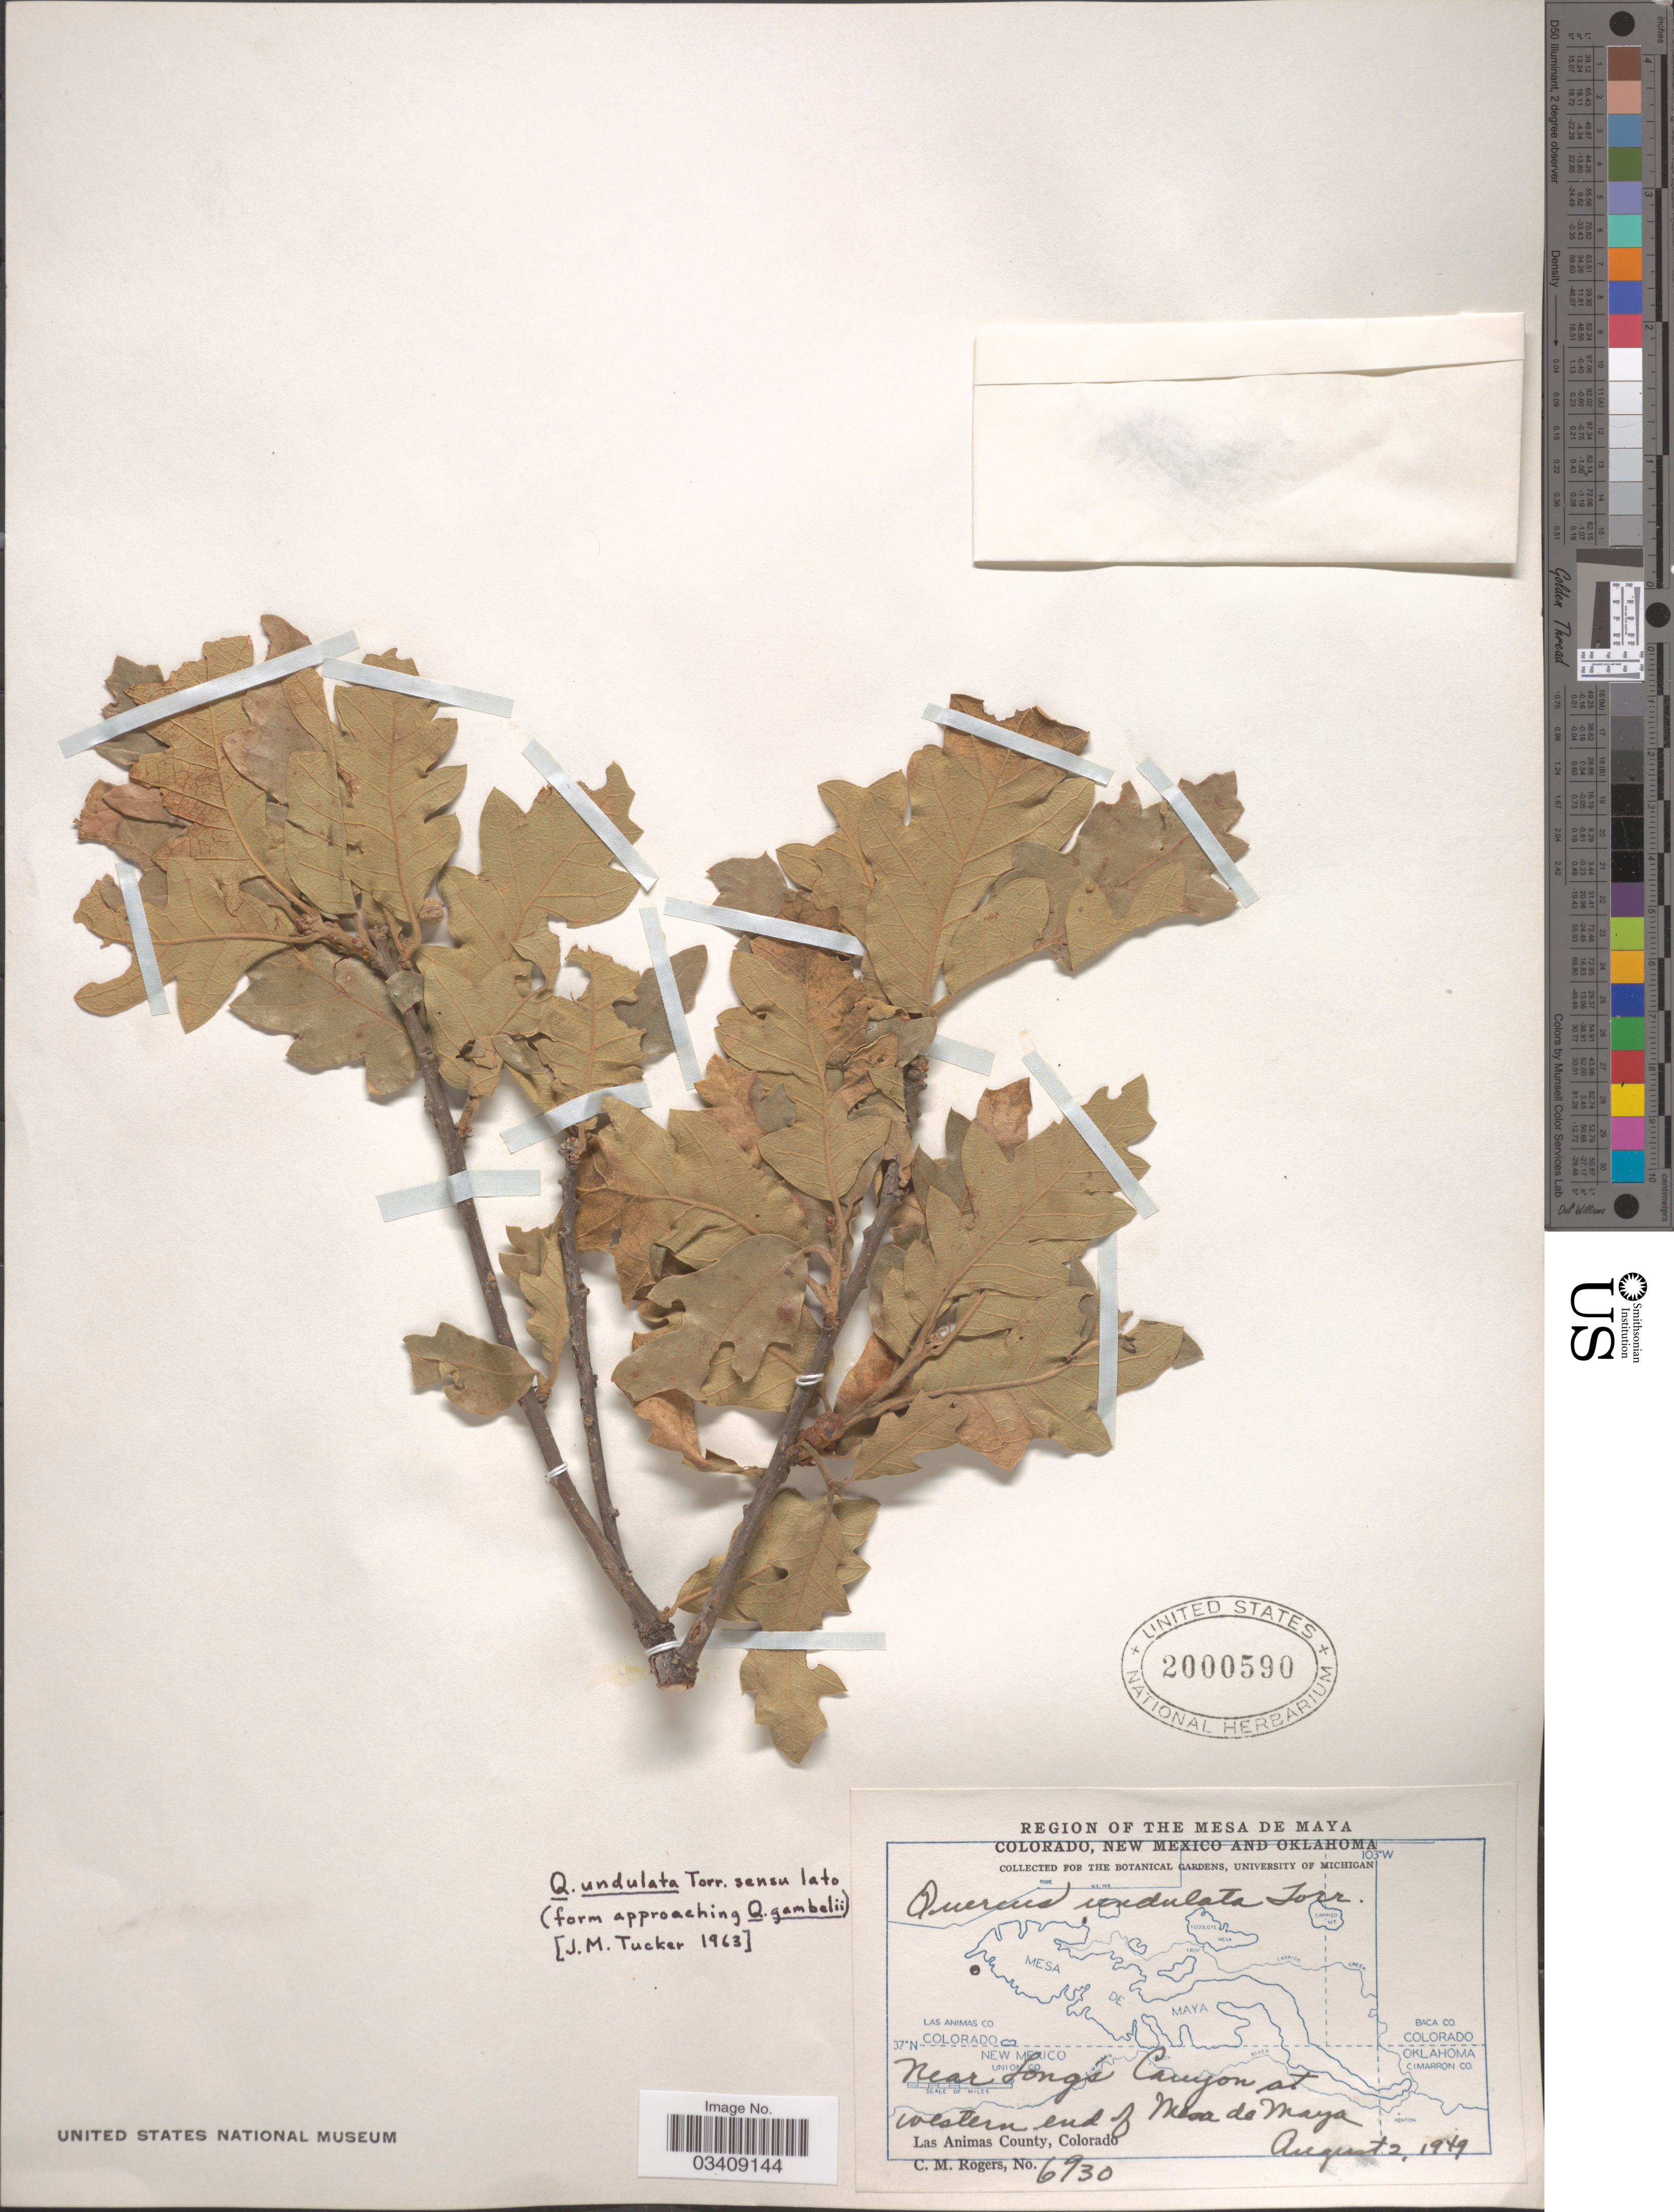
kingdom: Plantae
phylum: Tracheophyta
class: Magnoliopsida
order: Fagales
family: Fagaceae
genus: Quercus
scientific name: Quercus undulata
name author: Torr.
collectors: C. M. Rogers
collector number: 6930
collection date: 1949-08-02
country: United States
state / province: Colorado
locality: Region of the Mesa de Maya. Near Longs Canyon at western end of Mesa de Maya. Las Animas County.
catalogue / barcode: US 2000590